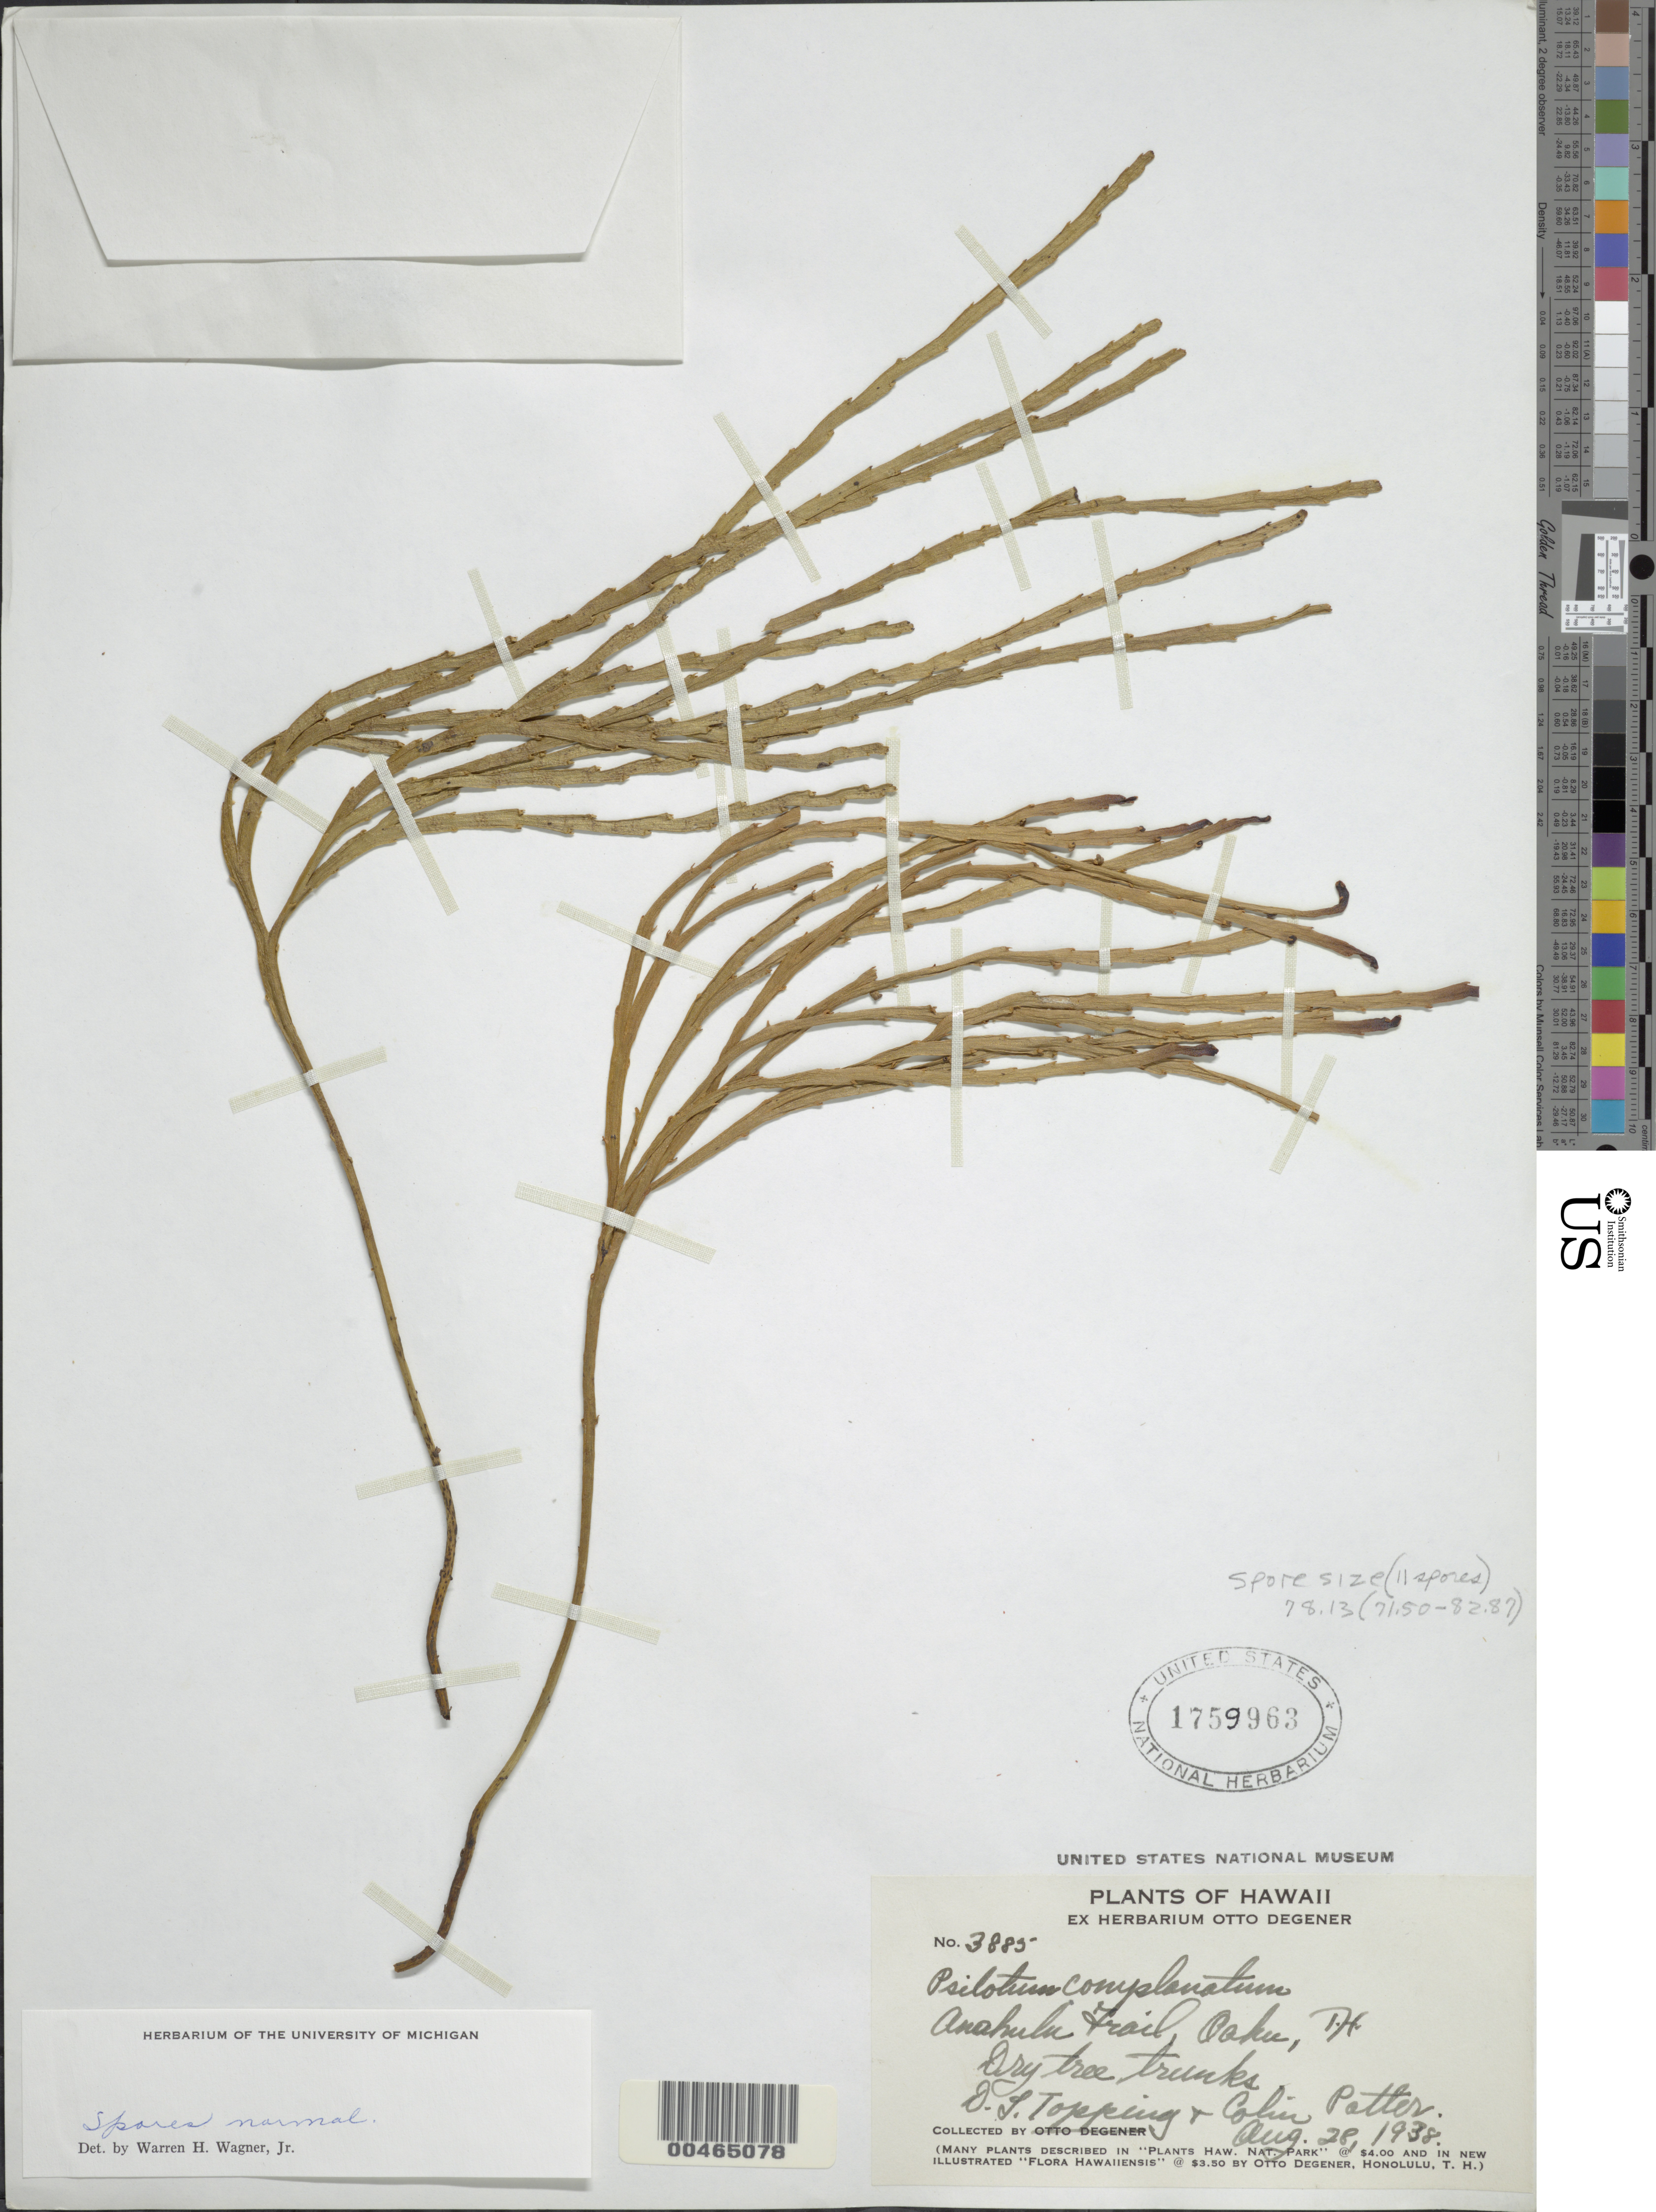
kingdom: Plantae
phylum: Tracheophyta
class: Polypodiopsida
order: Psilotales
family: Psilotaceae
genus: Psilotum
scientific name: Psilotum complanatum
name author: Sw.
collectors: D. L. Topping & C. Potter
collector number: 3885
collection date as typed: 28 Aug 1938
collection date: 1938-08-28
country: United States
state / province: Hawaii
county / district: Honolulu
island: Oahu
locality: Anahulu Trail, Oahu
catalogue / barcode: US 1759963